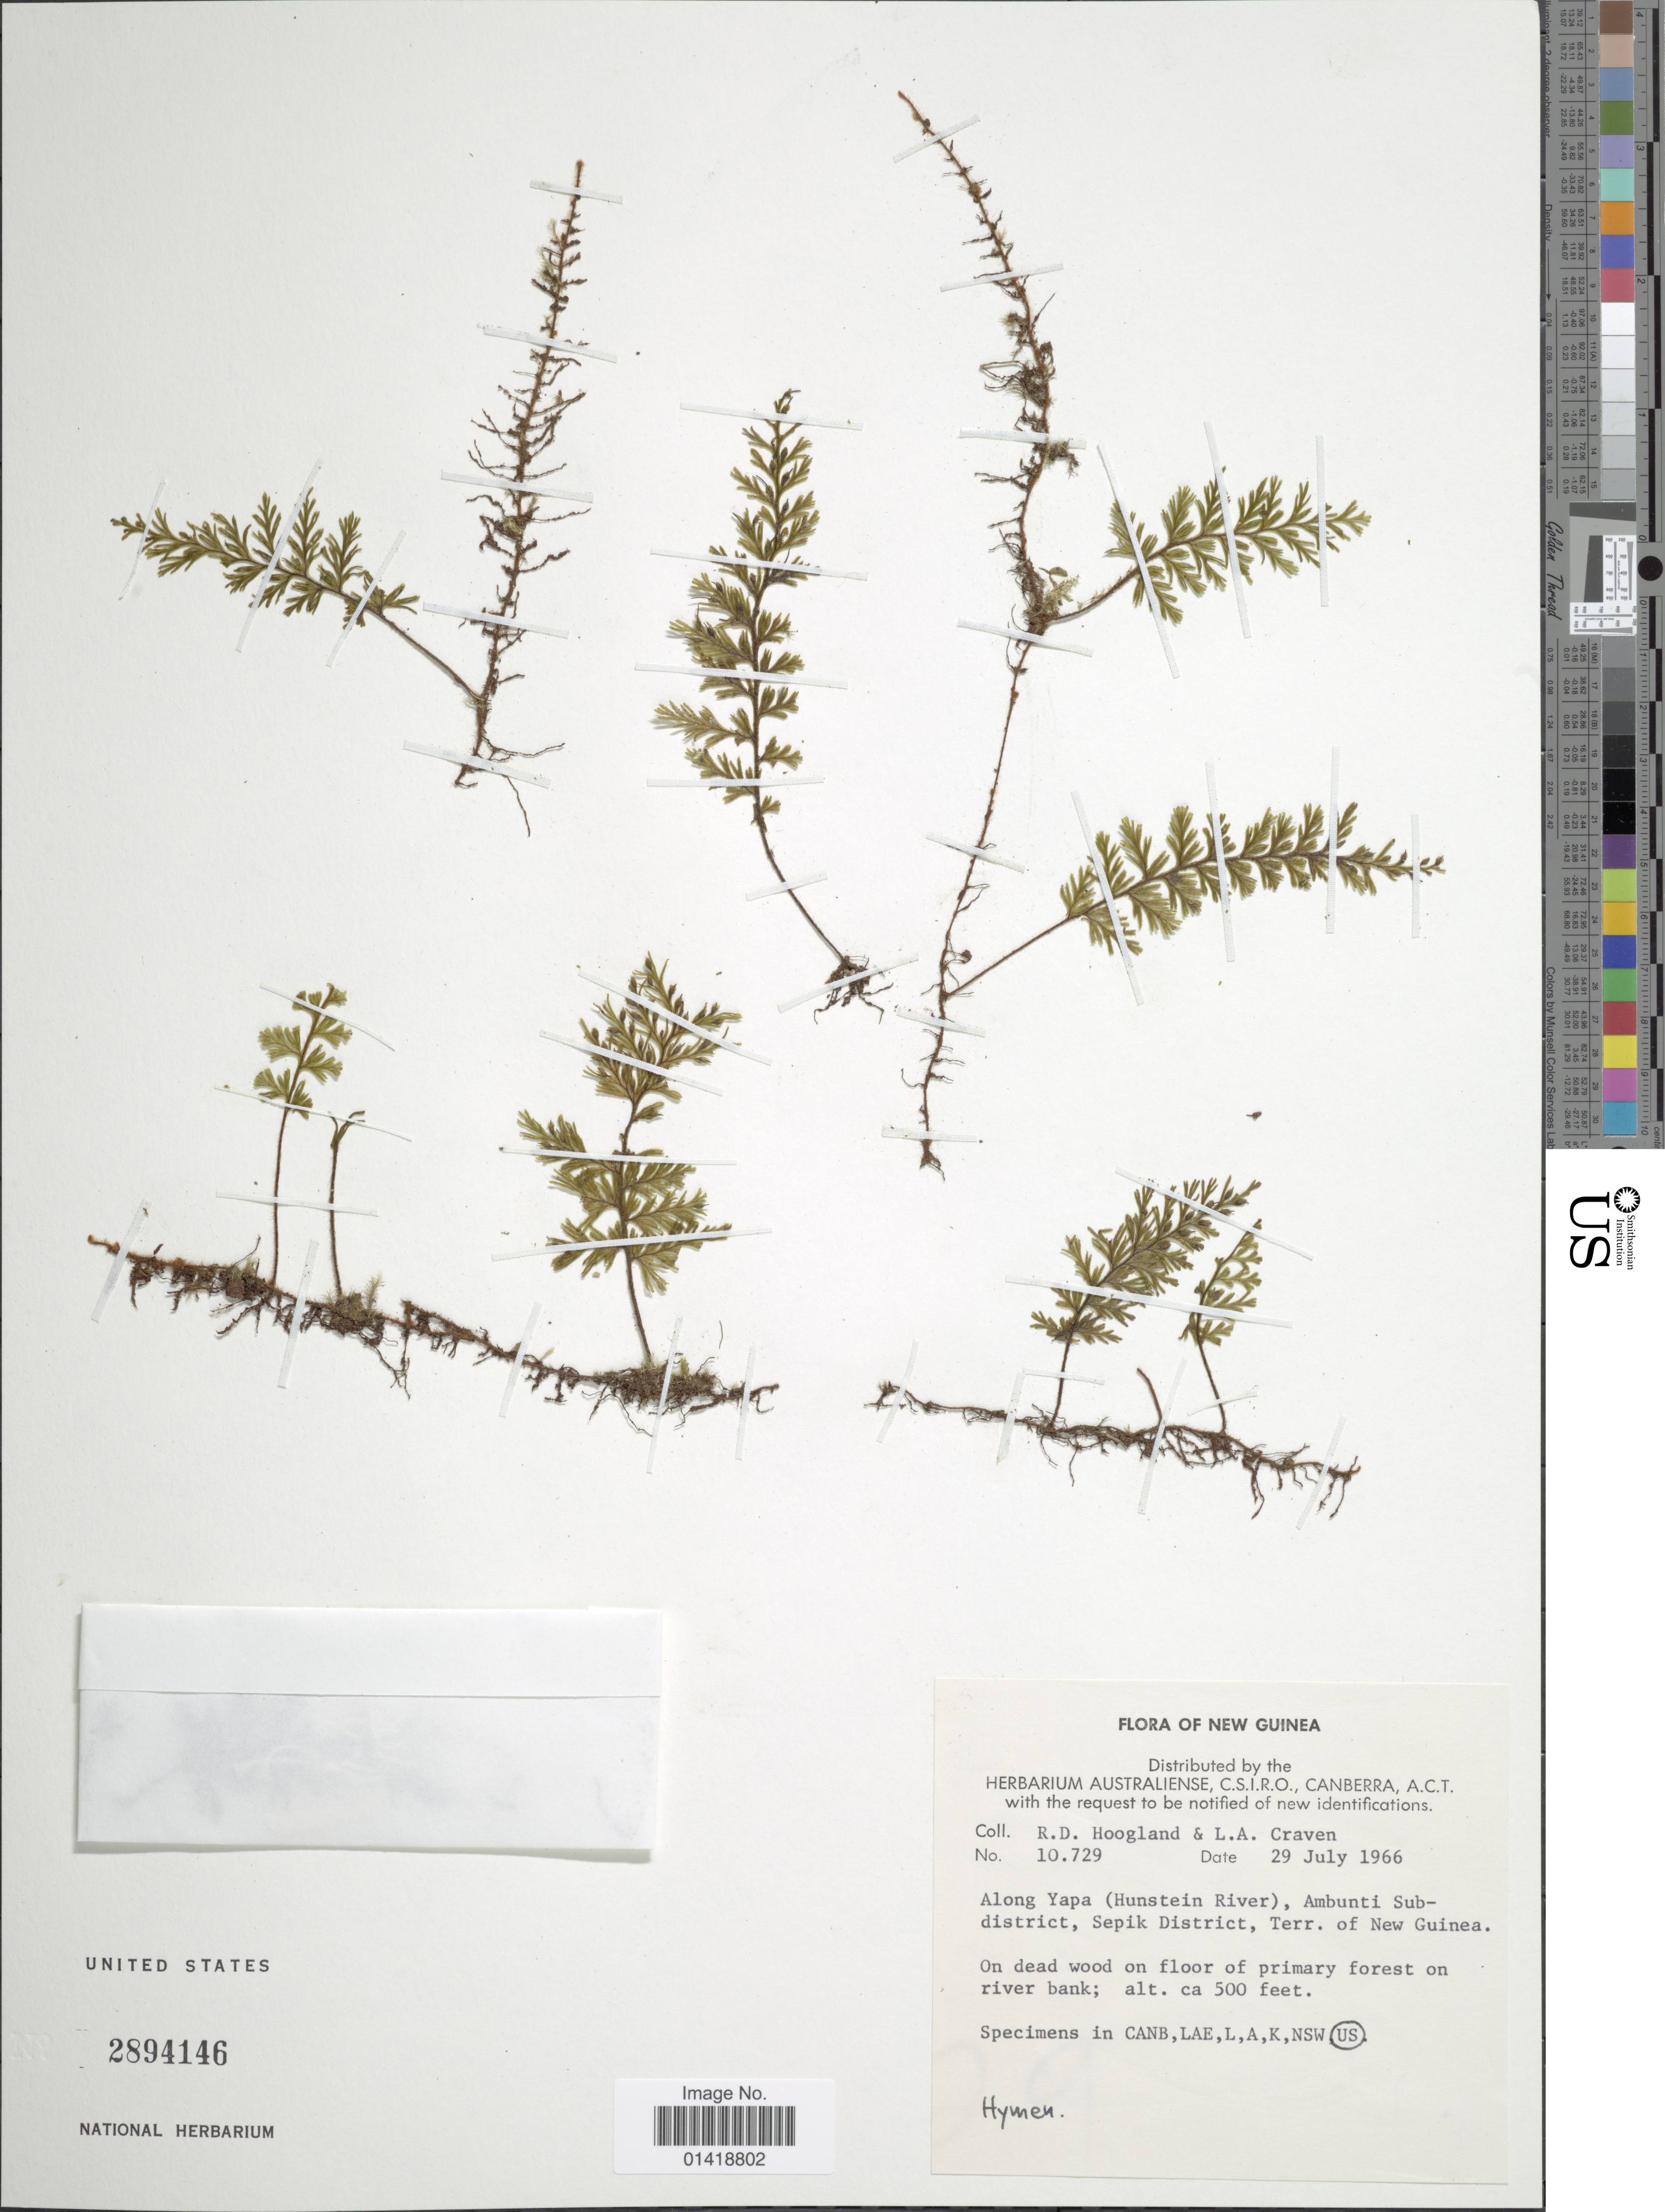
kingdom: Plantae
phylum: Tracheophyta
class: Polypodiopsida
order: Hymenophyllales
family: Hymenophyllaceae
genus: Hymenophyllum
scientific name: Hymenophyllum sp.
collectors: R. D. Hoogland & L. A. Craven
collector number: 10729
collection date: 1966-09-29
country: Papua New Guinea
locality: New Guinea. Along Yapa (Hunstein River), Ambunti Subdistrict, Sepik District, Terr. of New Guinea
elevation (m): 152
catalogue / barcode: US 2894146